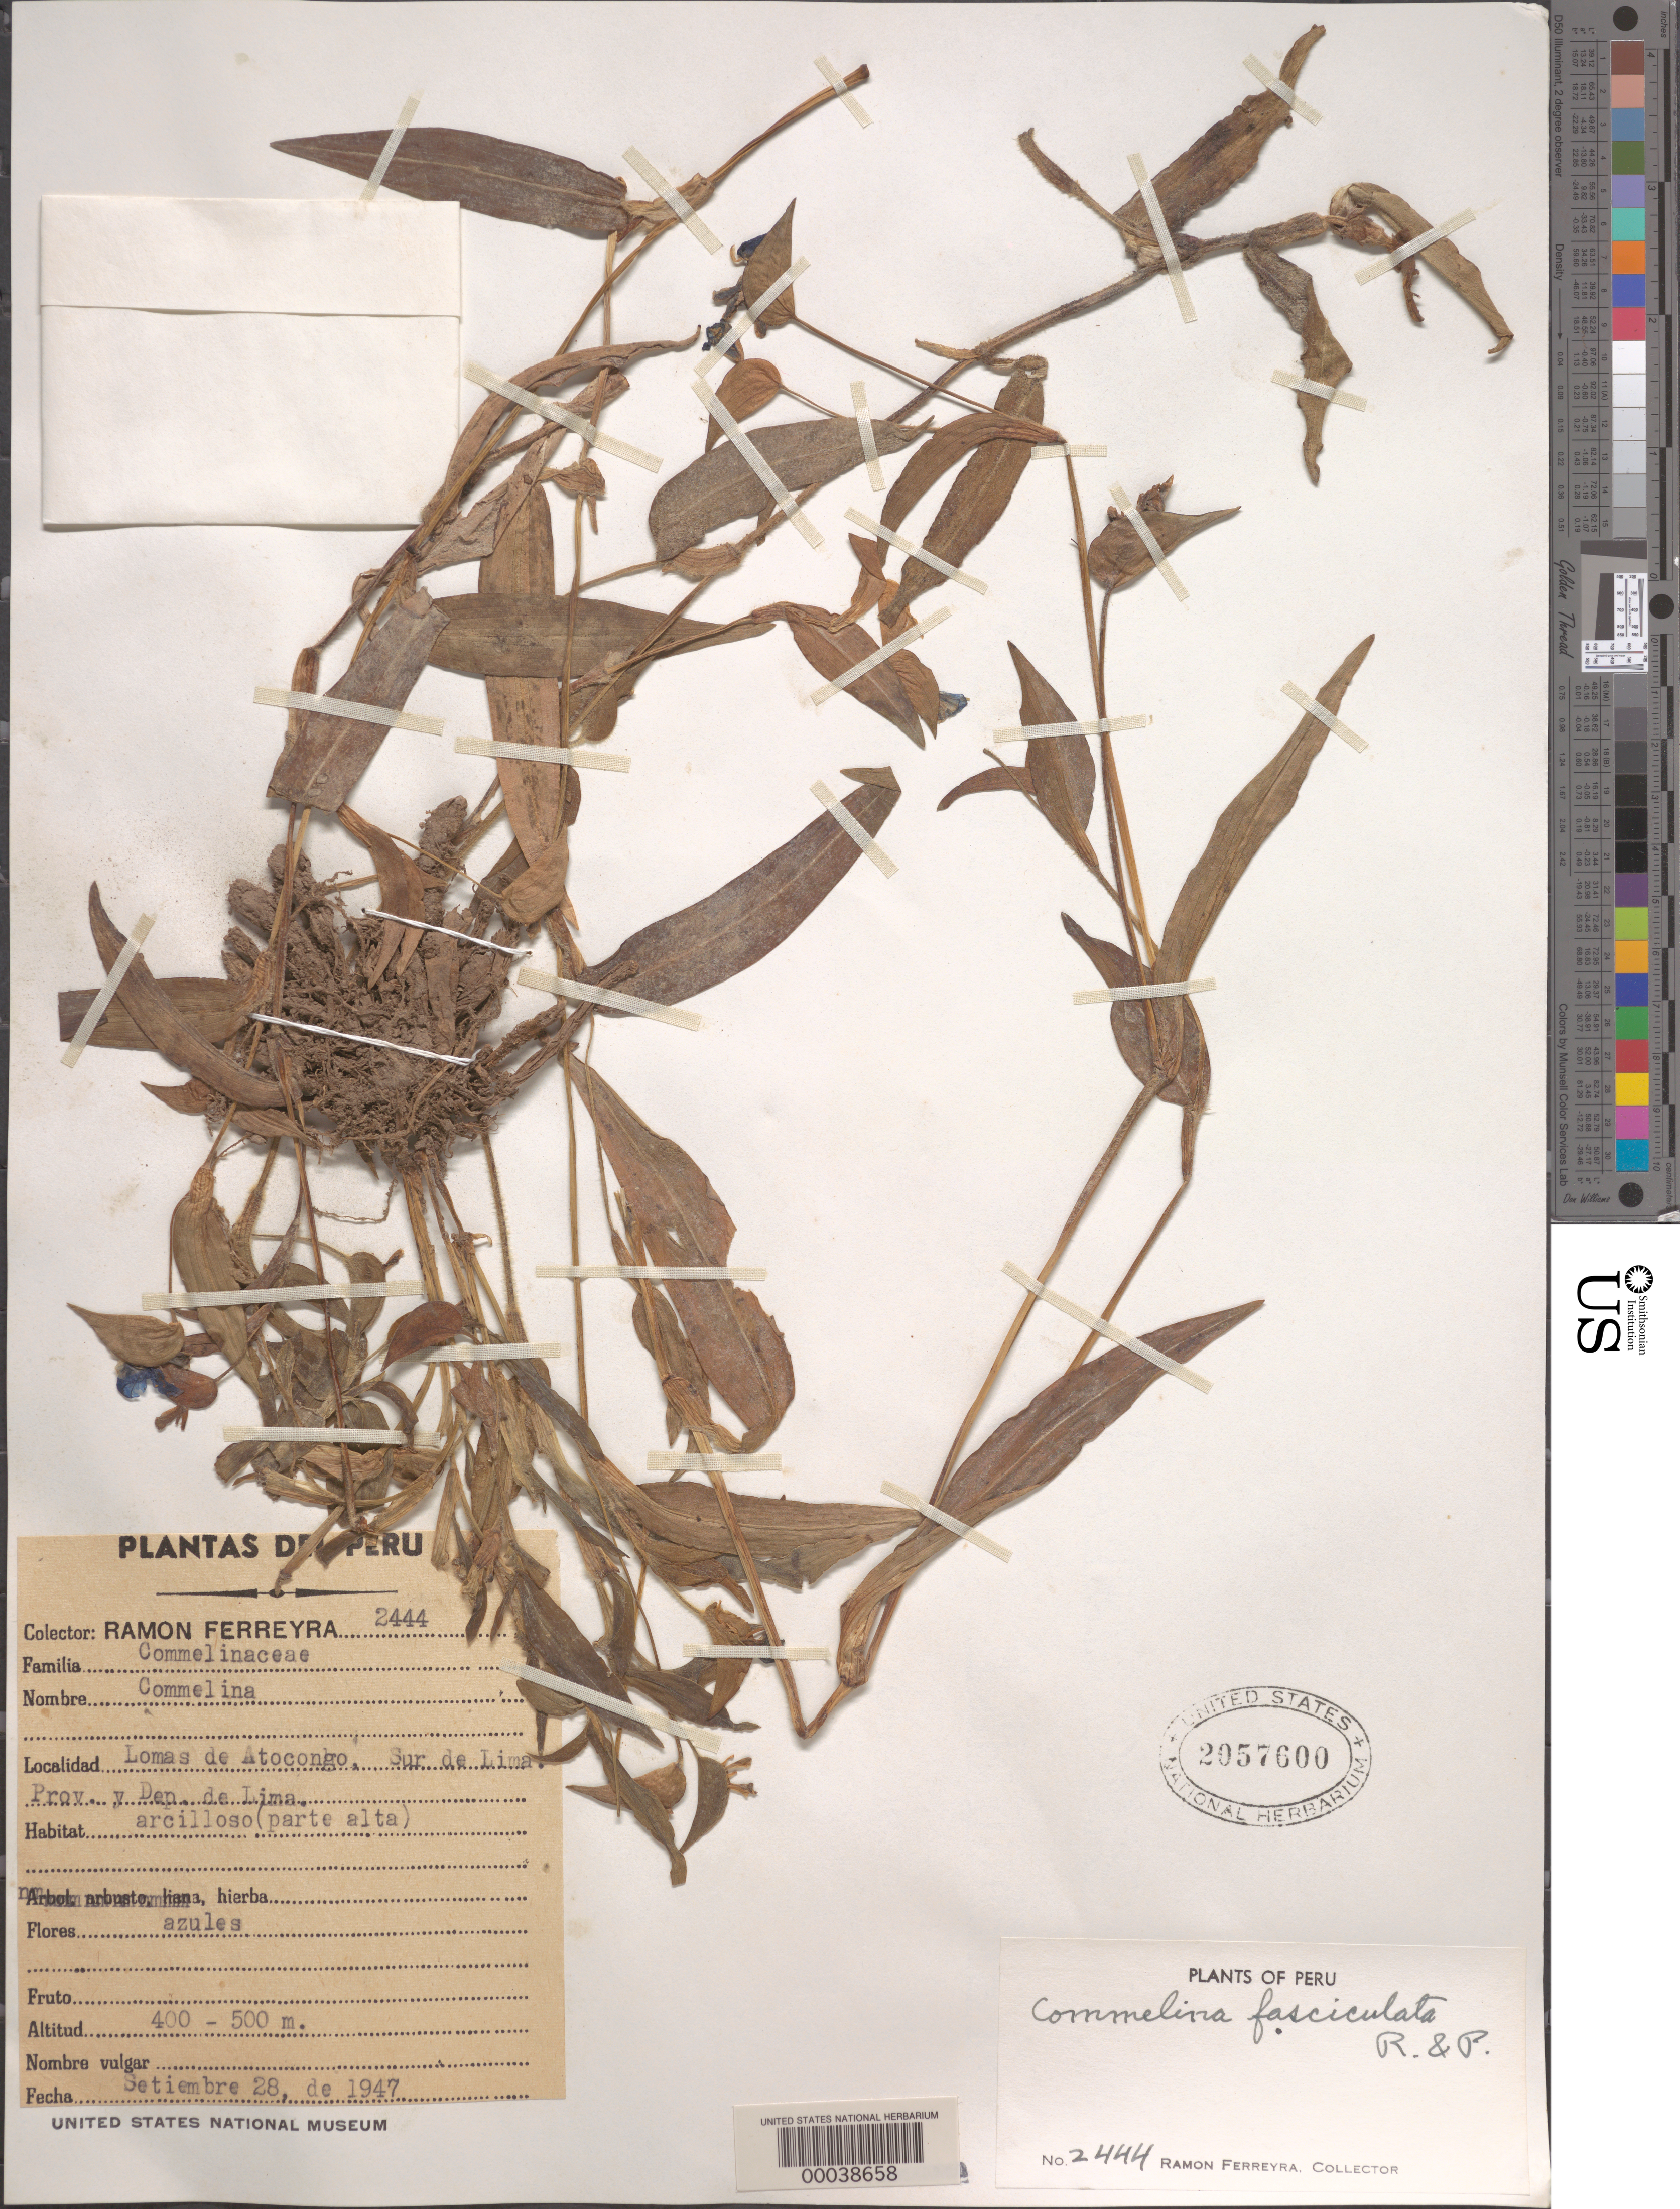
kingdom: Plantae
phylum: Tracheophyta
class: Liliopsida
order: Commelinales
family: Commelinaceae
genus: Commelina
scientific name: Commelina fasciculata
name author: Ruiz & Pav.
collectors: R. A. Ferreyra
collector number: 2444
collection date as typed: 28 Sep 1947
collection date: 1947-09-28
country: Peru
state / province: Lima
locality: Lomas de atocongo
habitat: Clayey soil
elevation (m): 400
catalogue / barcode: US 2057600